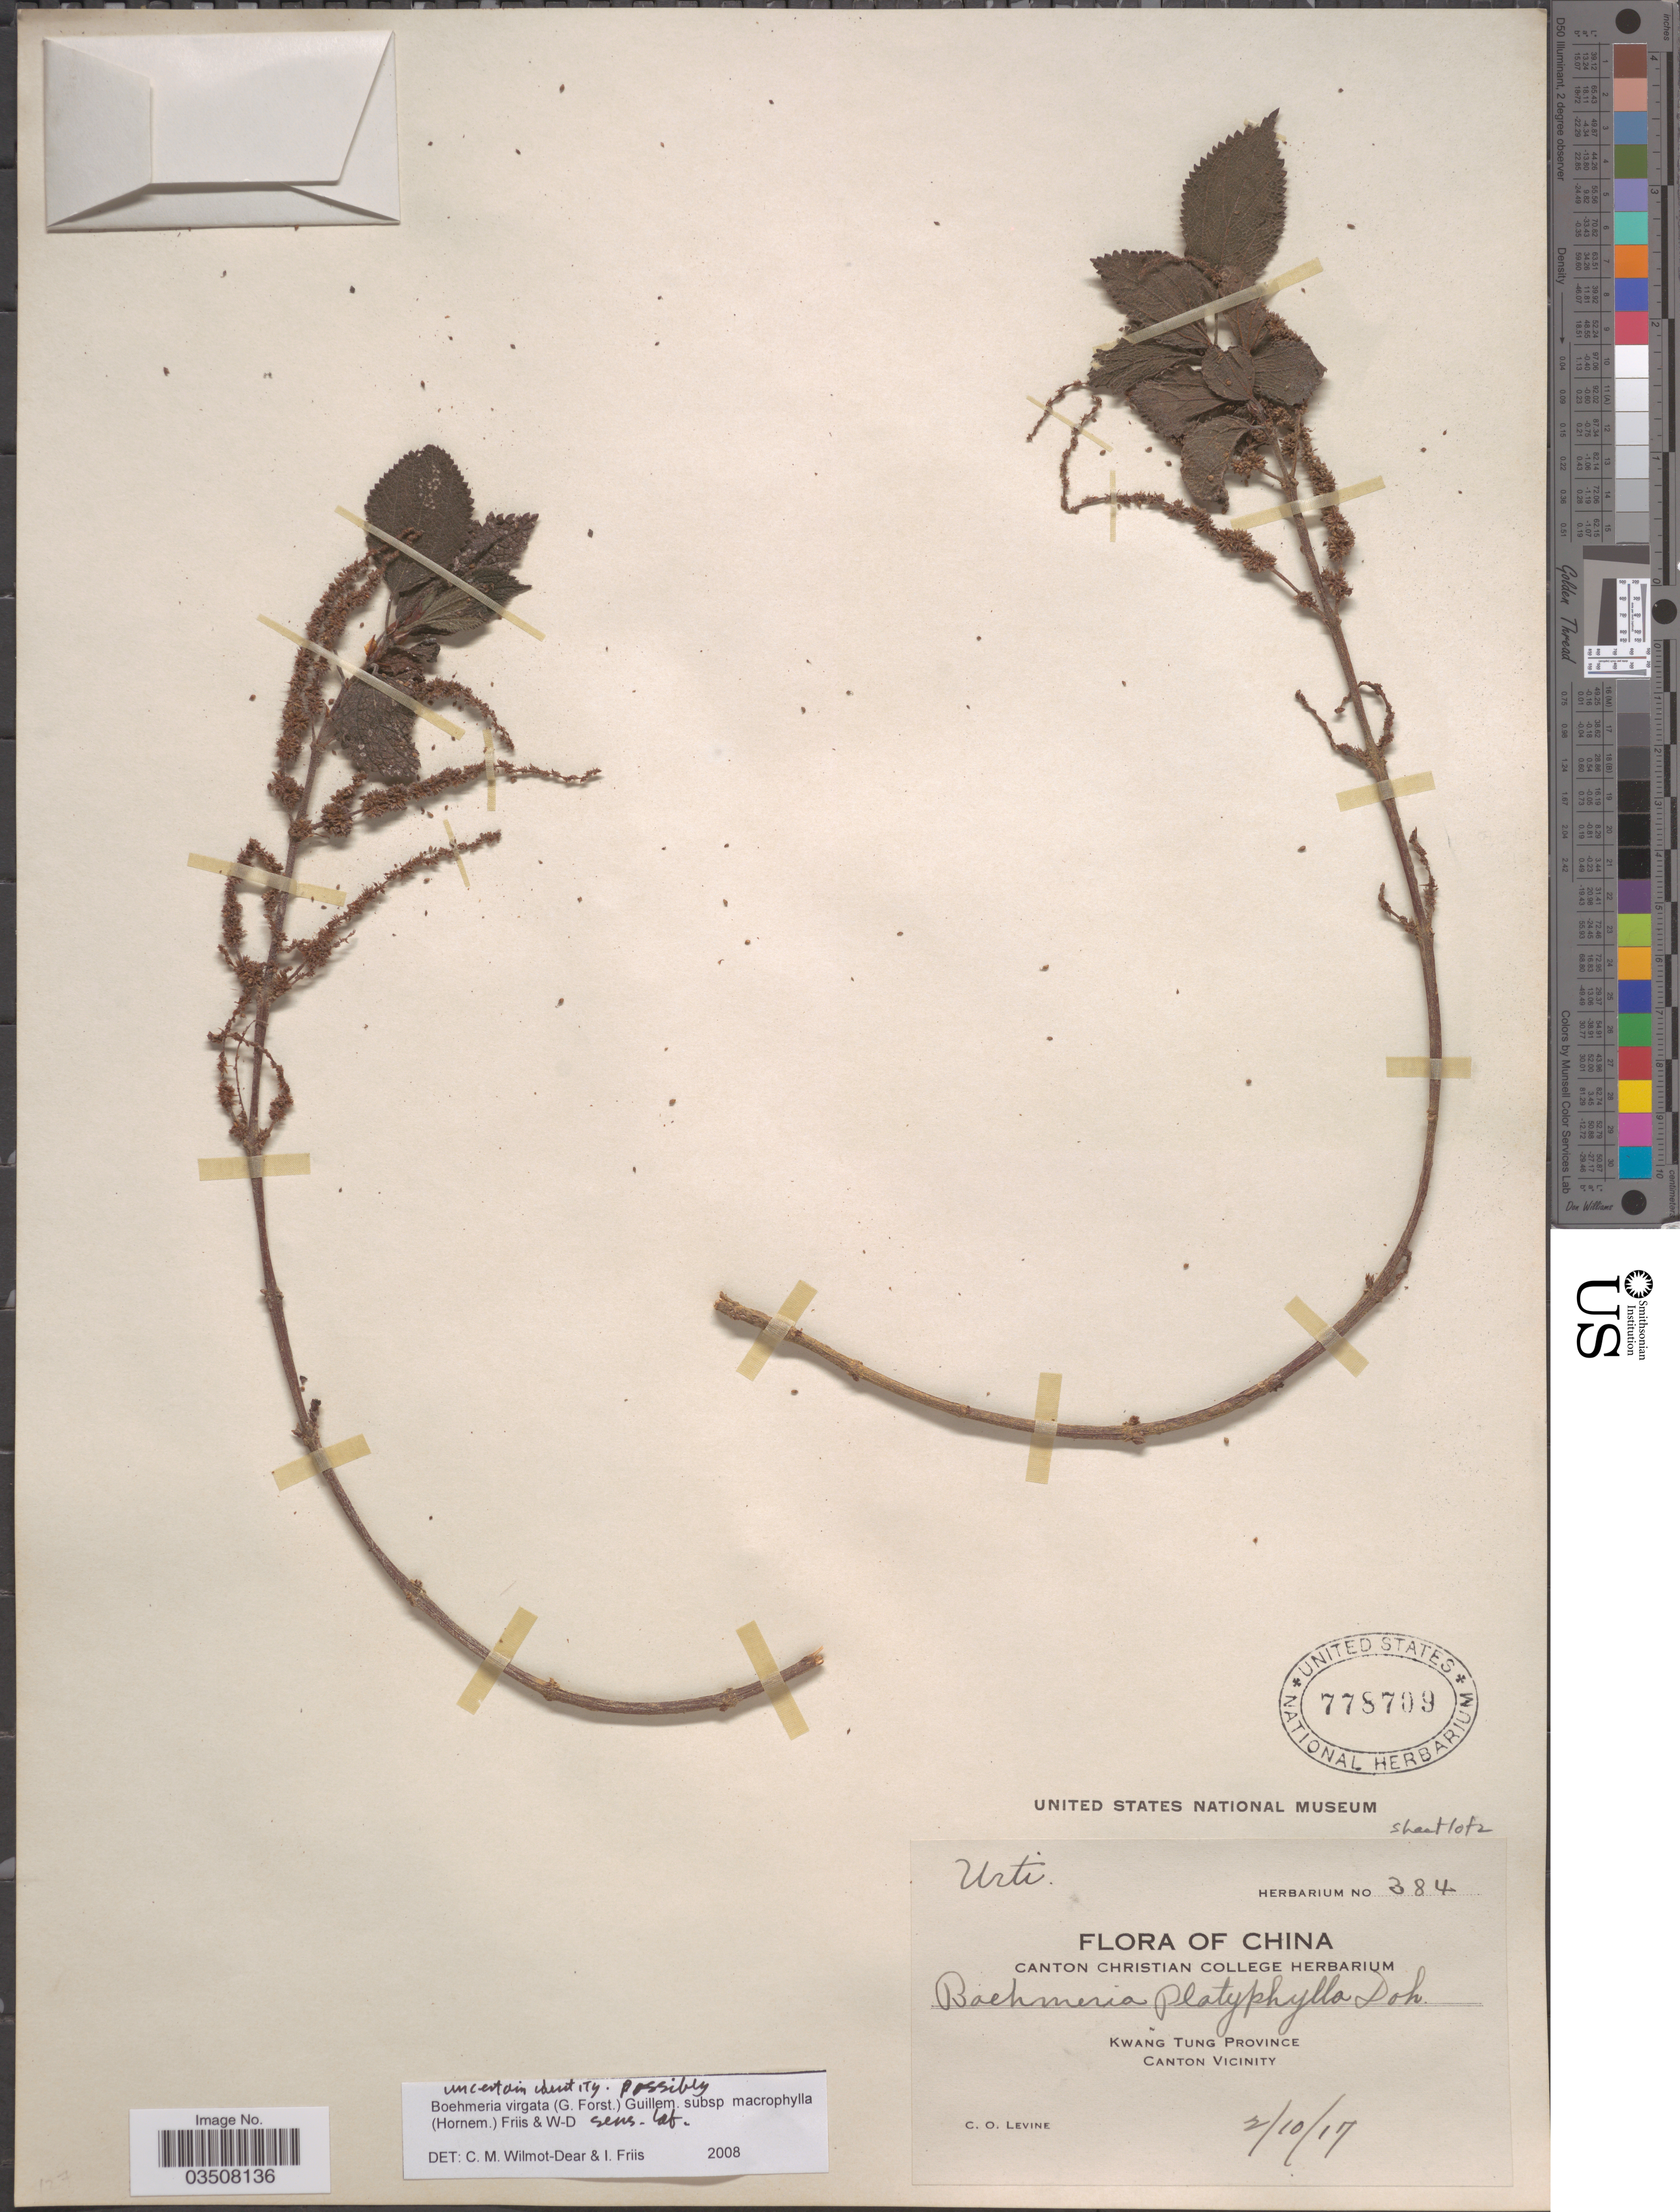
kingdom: Plantae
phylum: Tracheophyta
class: Magnoliopsida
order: Rosales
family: Urticaceae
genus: Boehmeria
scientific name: Boehmeria virgata subsp. macrophylla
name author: (Hornem.) Friis & Wilmot-Dear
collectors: C. O. Levine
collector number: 384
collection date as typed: Transcribed d/m/y: 2/10/17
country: China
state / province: Guangdong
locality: Kwang Tung Province, Canton Vicinity.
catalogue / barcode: US 778709